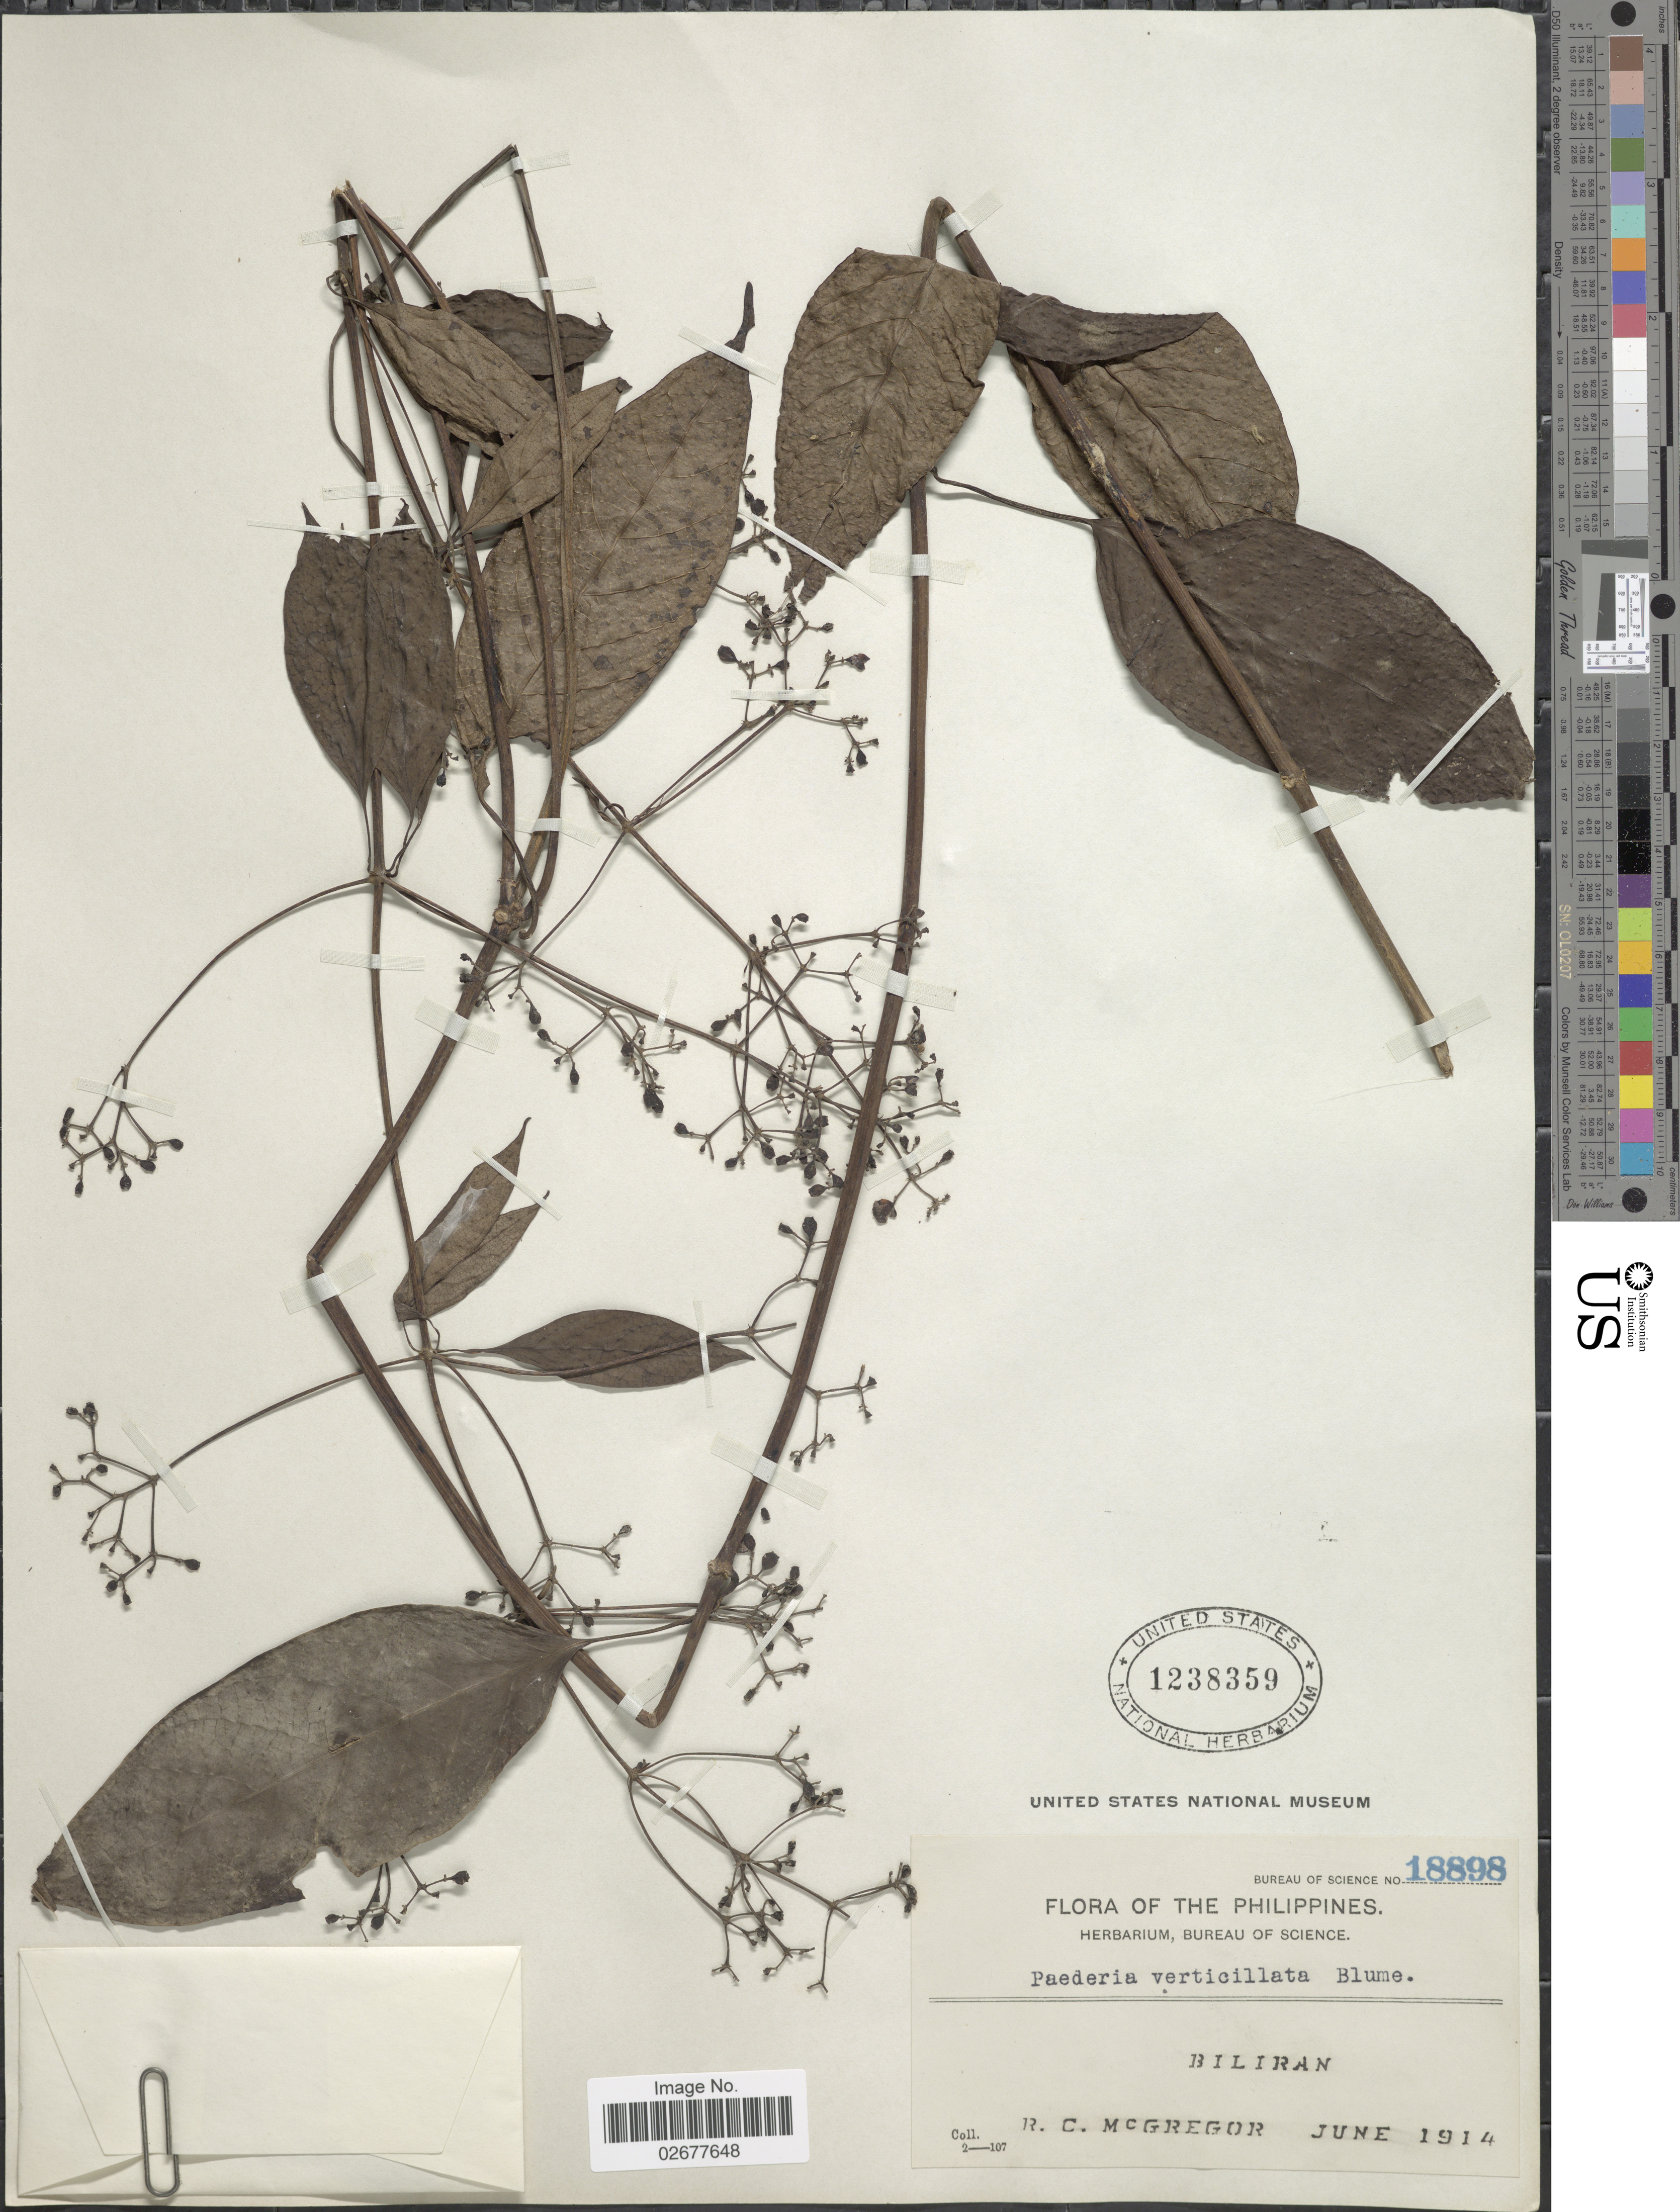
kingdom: Plantae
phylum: Tracheophyta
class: Magnoliopsida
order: Gentianales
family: Rubiaceae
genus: Paederia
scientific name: Paederia verticillata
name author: Blume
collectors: R. C. McGregor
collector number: Bureau of Science18898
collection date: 1914-06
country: Philippines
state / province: Eastern Visayas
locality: Biliran.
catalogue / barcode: US 1238359